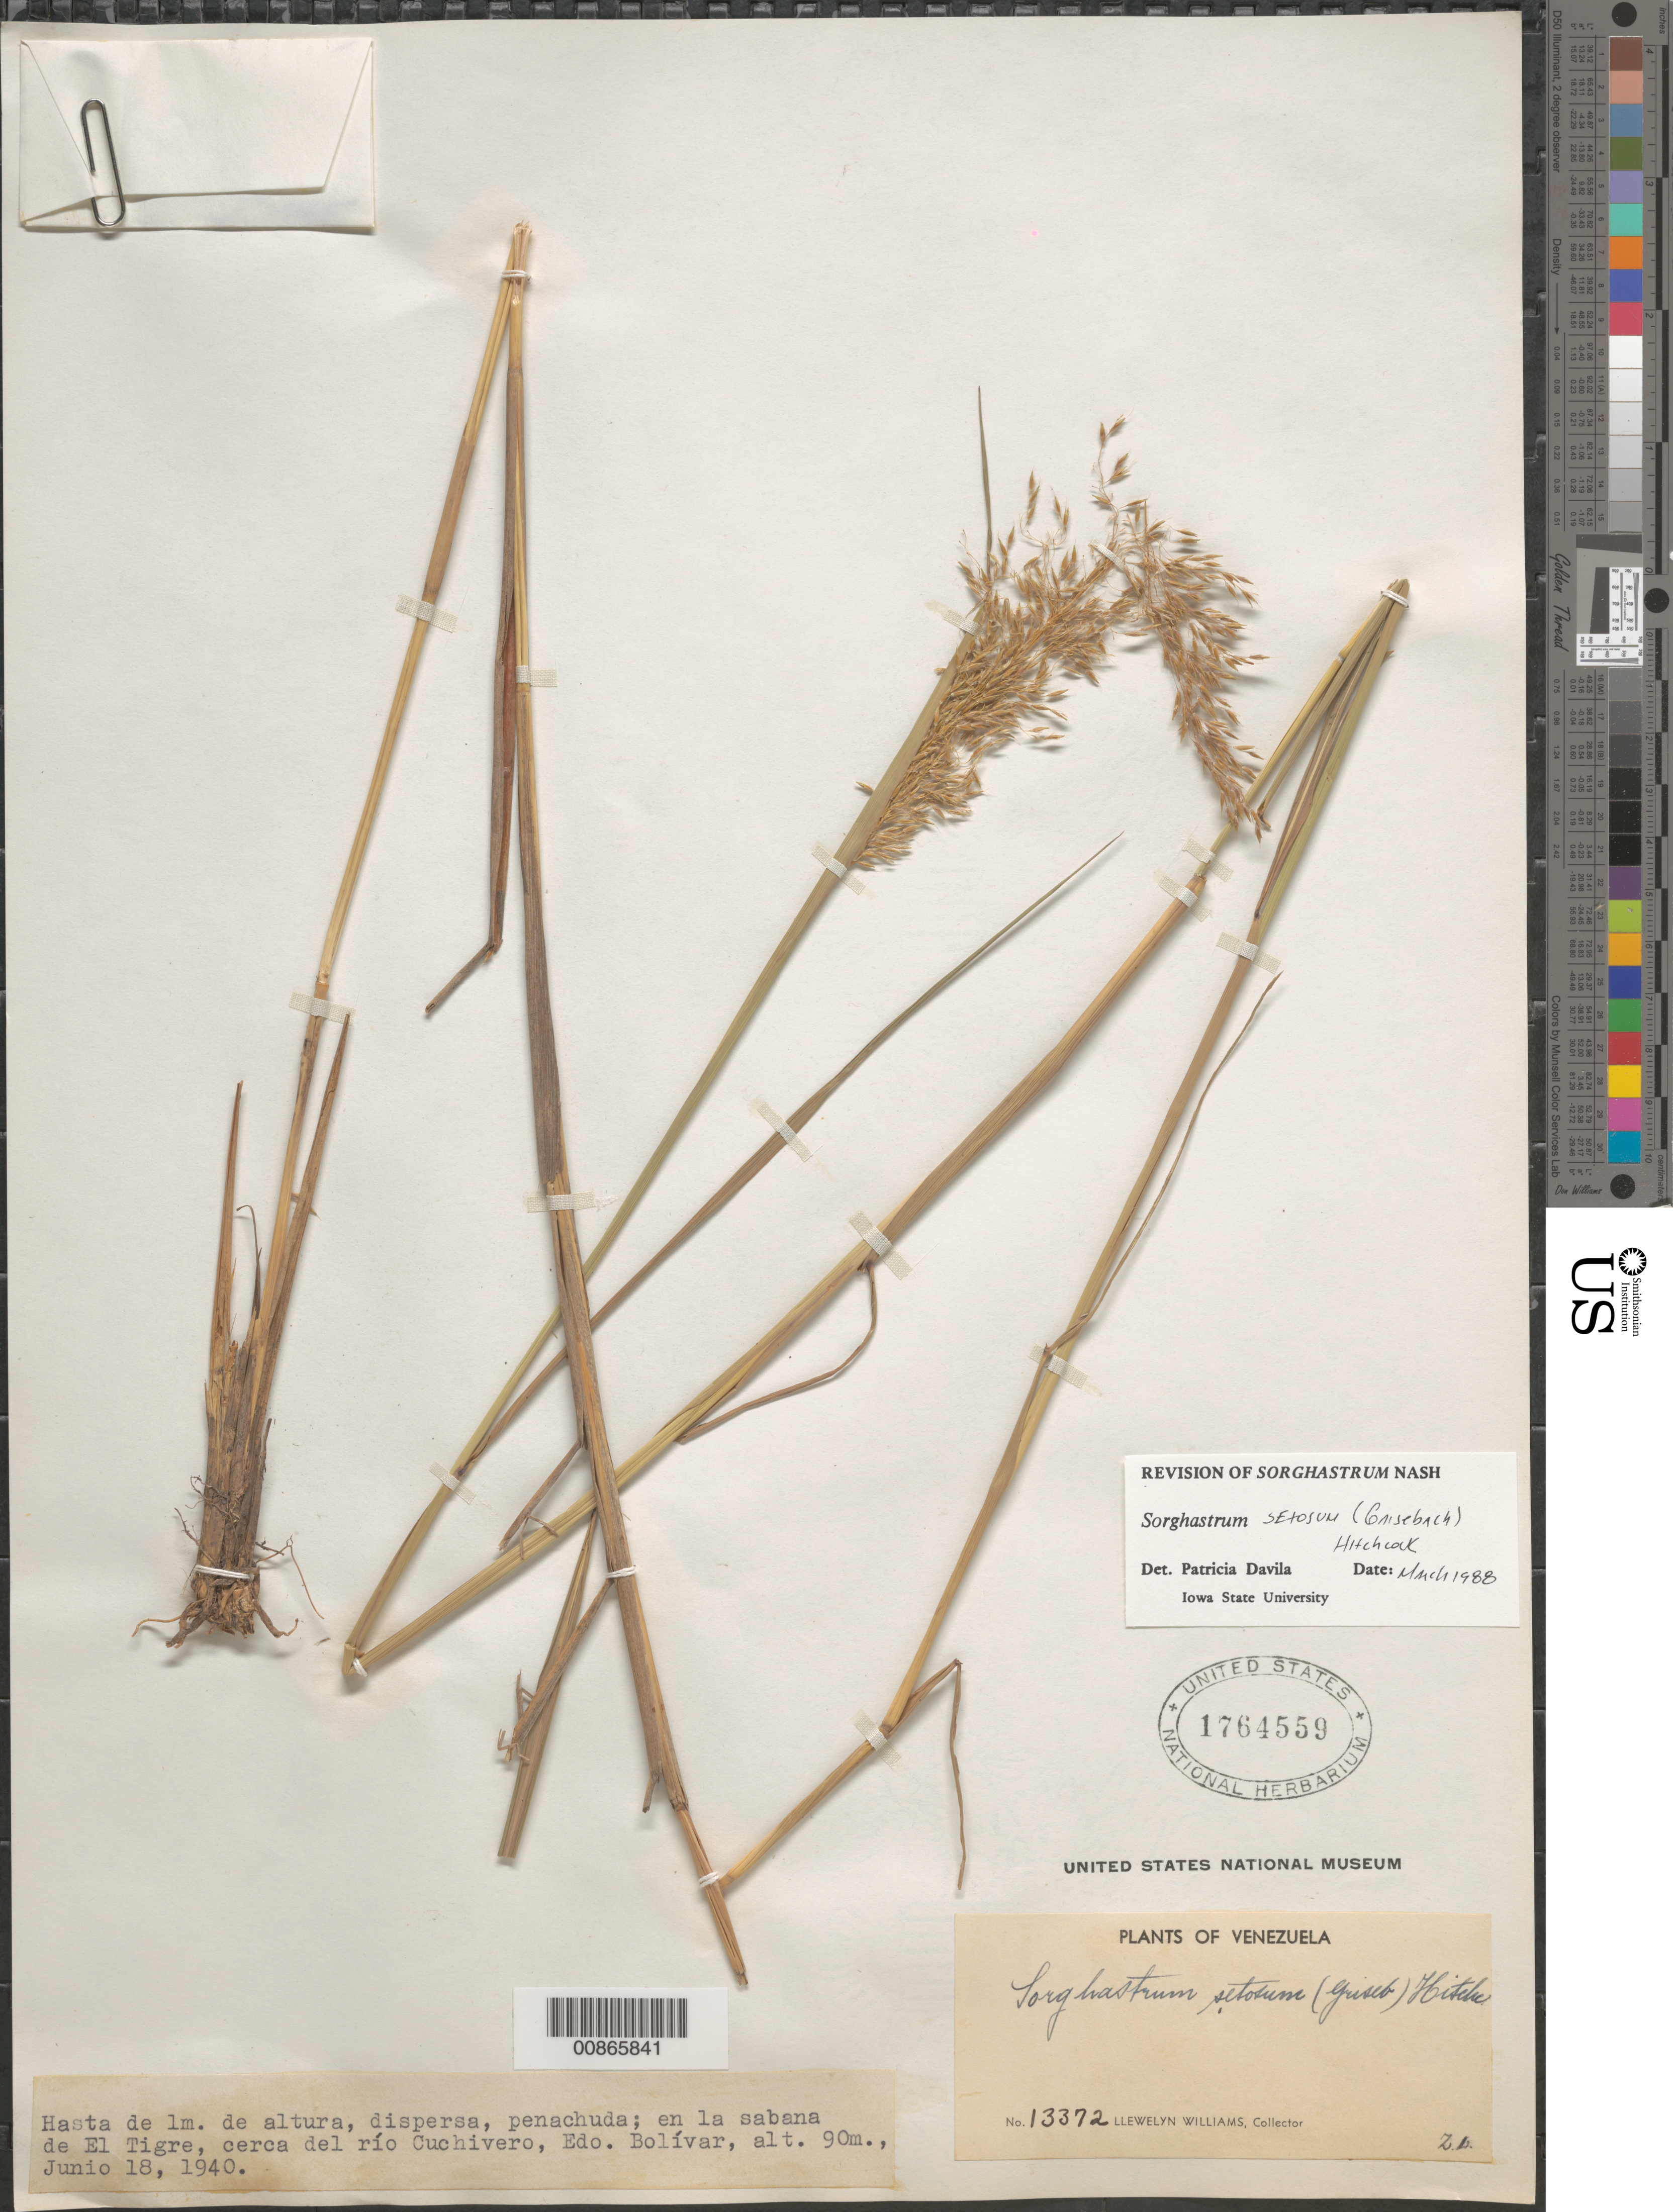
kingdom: Plantae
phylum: Tracheophyta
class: Liliopsida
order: Poales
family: Poaceae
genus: Sorghastrum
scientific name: Sorghastrum setosum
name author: (Griseb.) Hitchc.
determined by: Dávila, P. D.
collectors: Ll. Williams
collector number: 13372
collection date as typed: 18-Jun-40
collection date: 1940-06-18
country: Venezuela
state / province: Bolívar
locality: El Tigre, cerca de El Río Cuchivero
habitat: Sabana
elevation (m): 90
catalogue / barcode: US 1764559